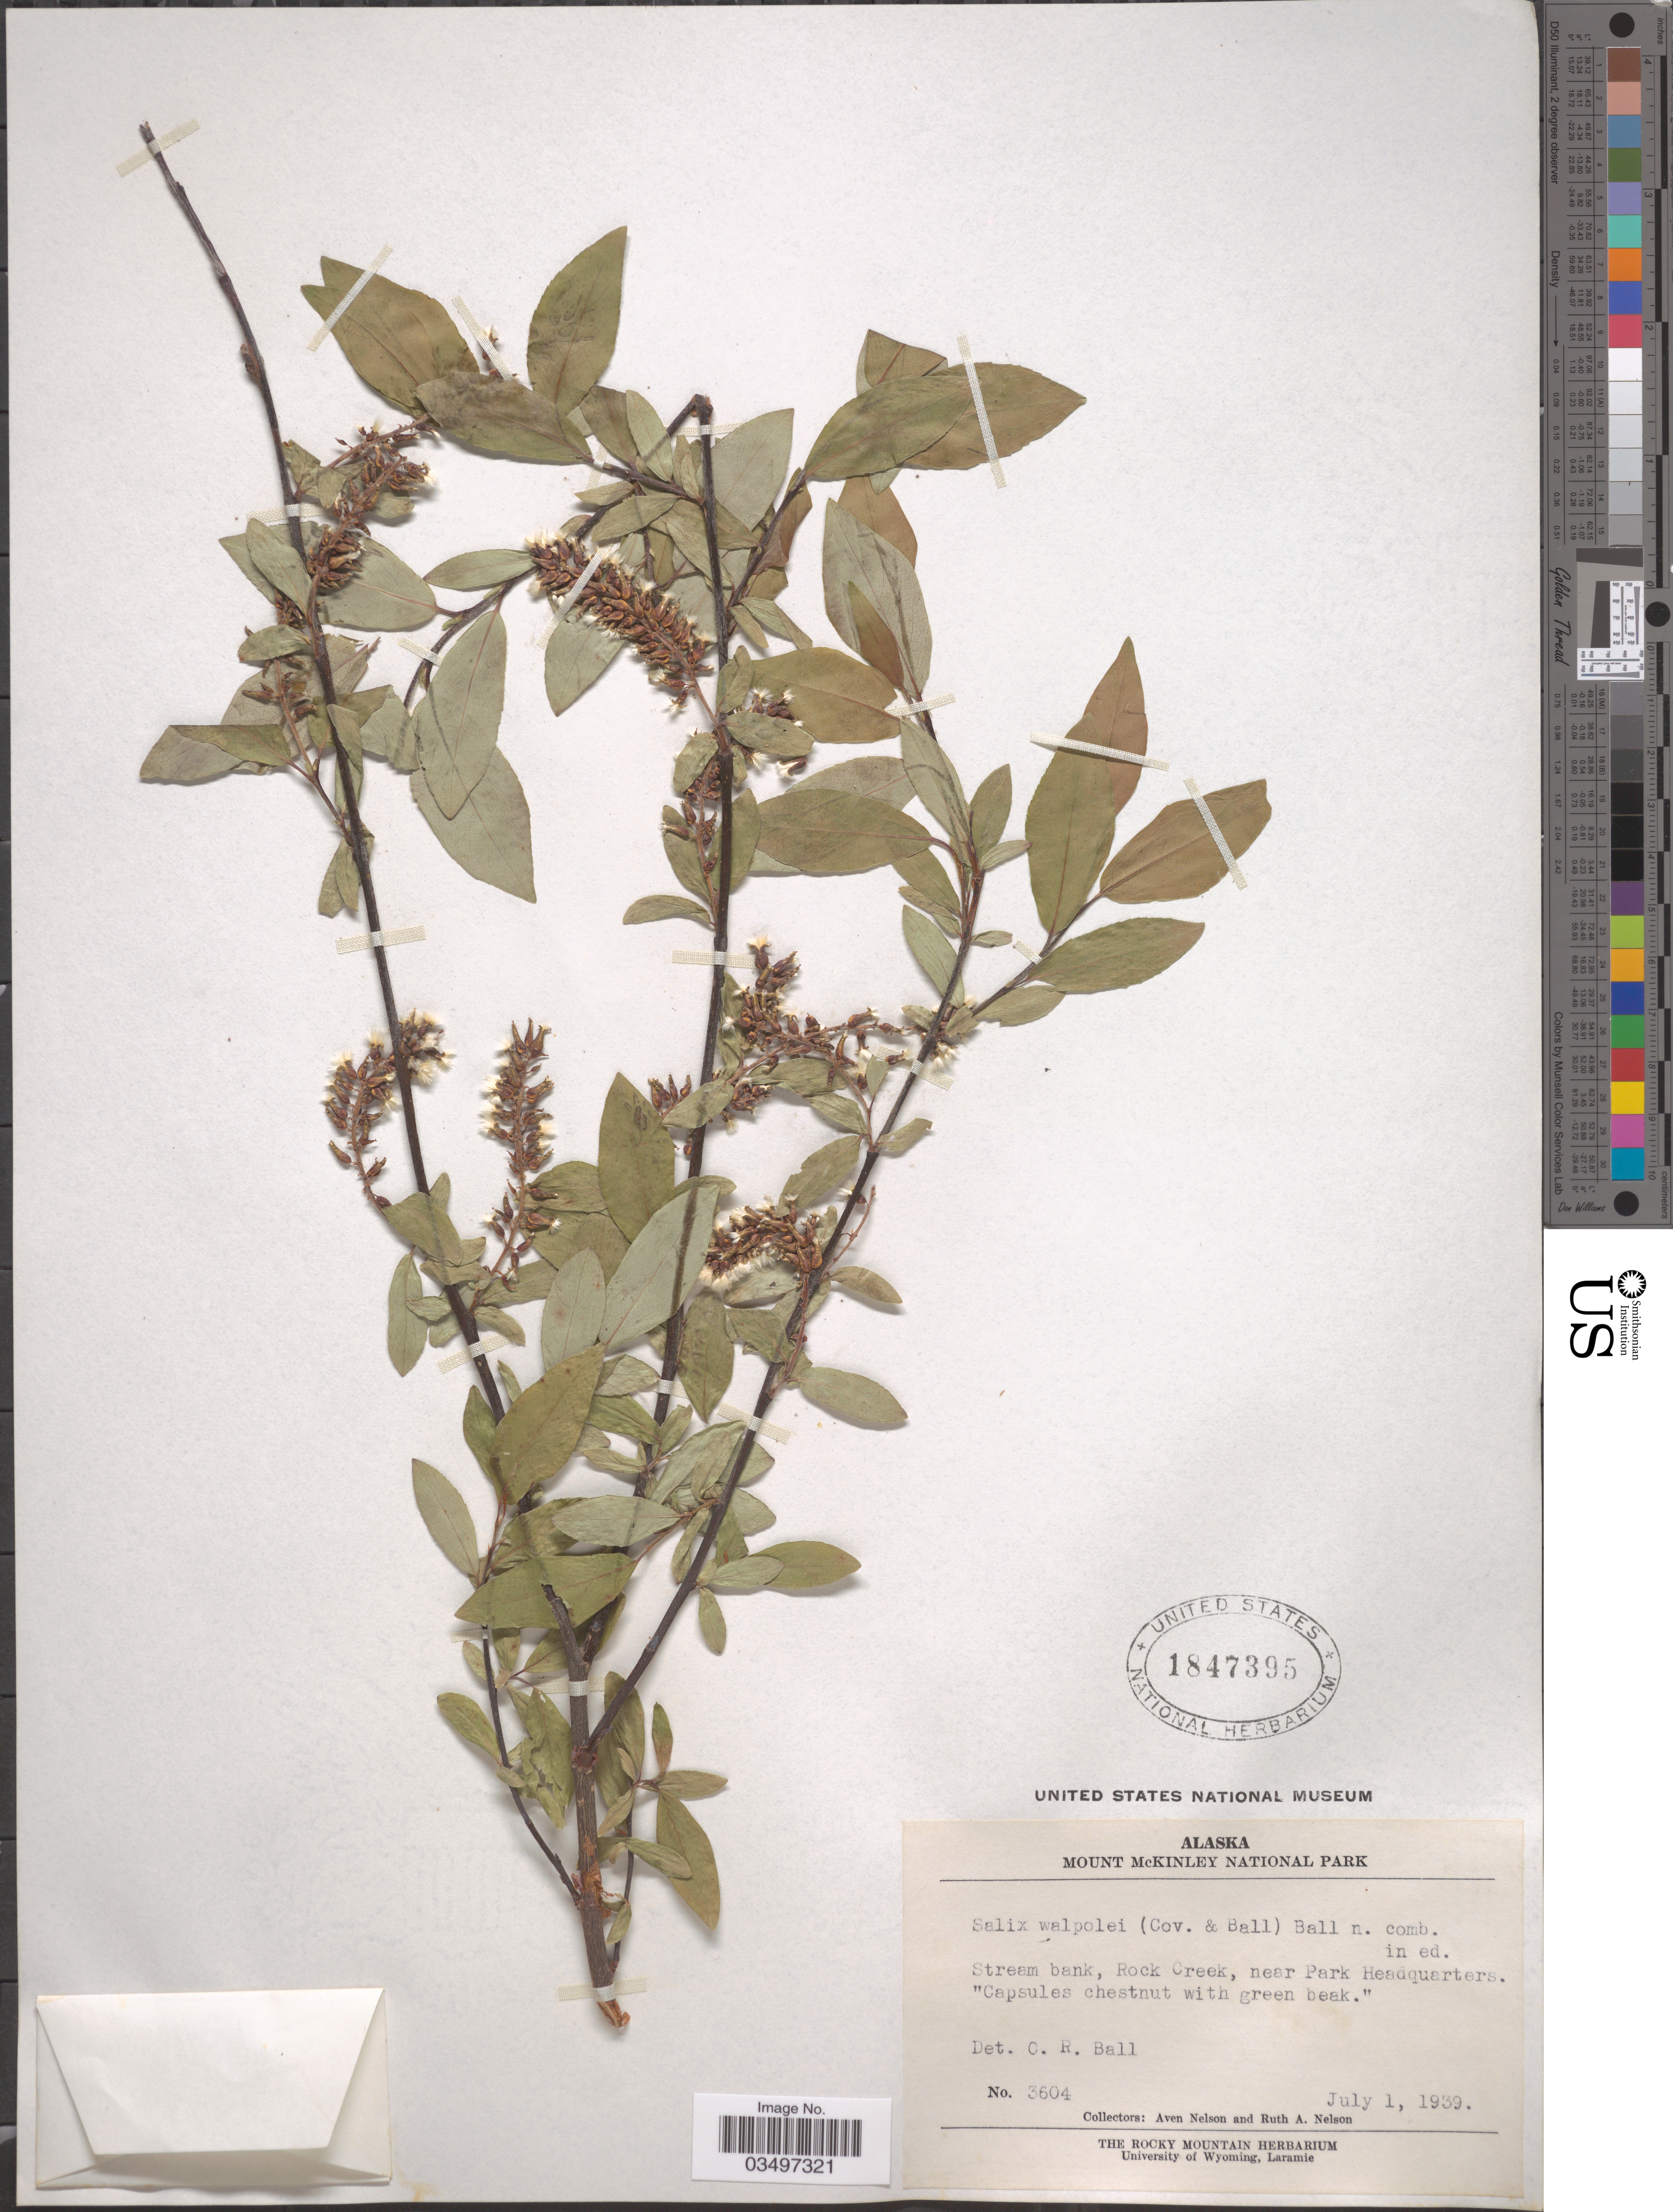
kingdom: Plantae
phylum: Tracheophyta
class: Magnoliopsida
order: Malpighiales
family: Salicaceae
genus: Salix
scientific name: Salix farrae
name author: C.R. Ball in Standl.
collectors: A. Nelson & R. A. Nelson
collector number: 3604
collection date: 1939-07-01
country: United States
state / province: Alaska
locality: Mount McKinley National Park. Stream bank, Rock Creek, near Park Headquarters.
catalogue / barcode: US 1847395